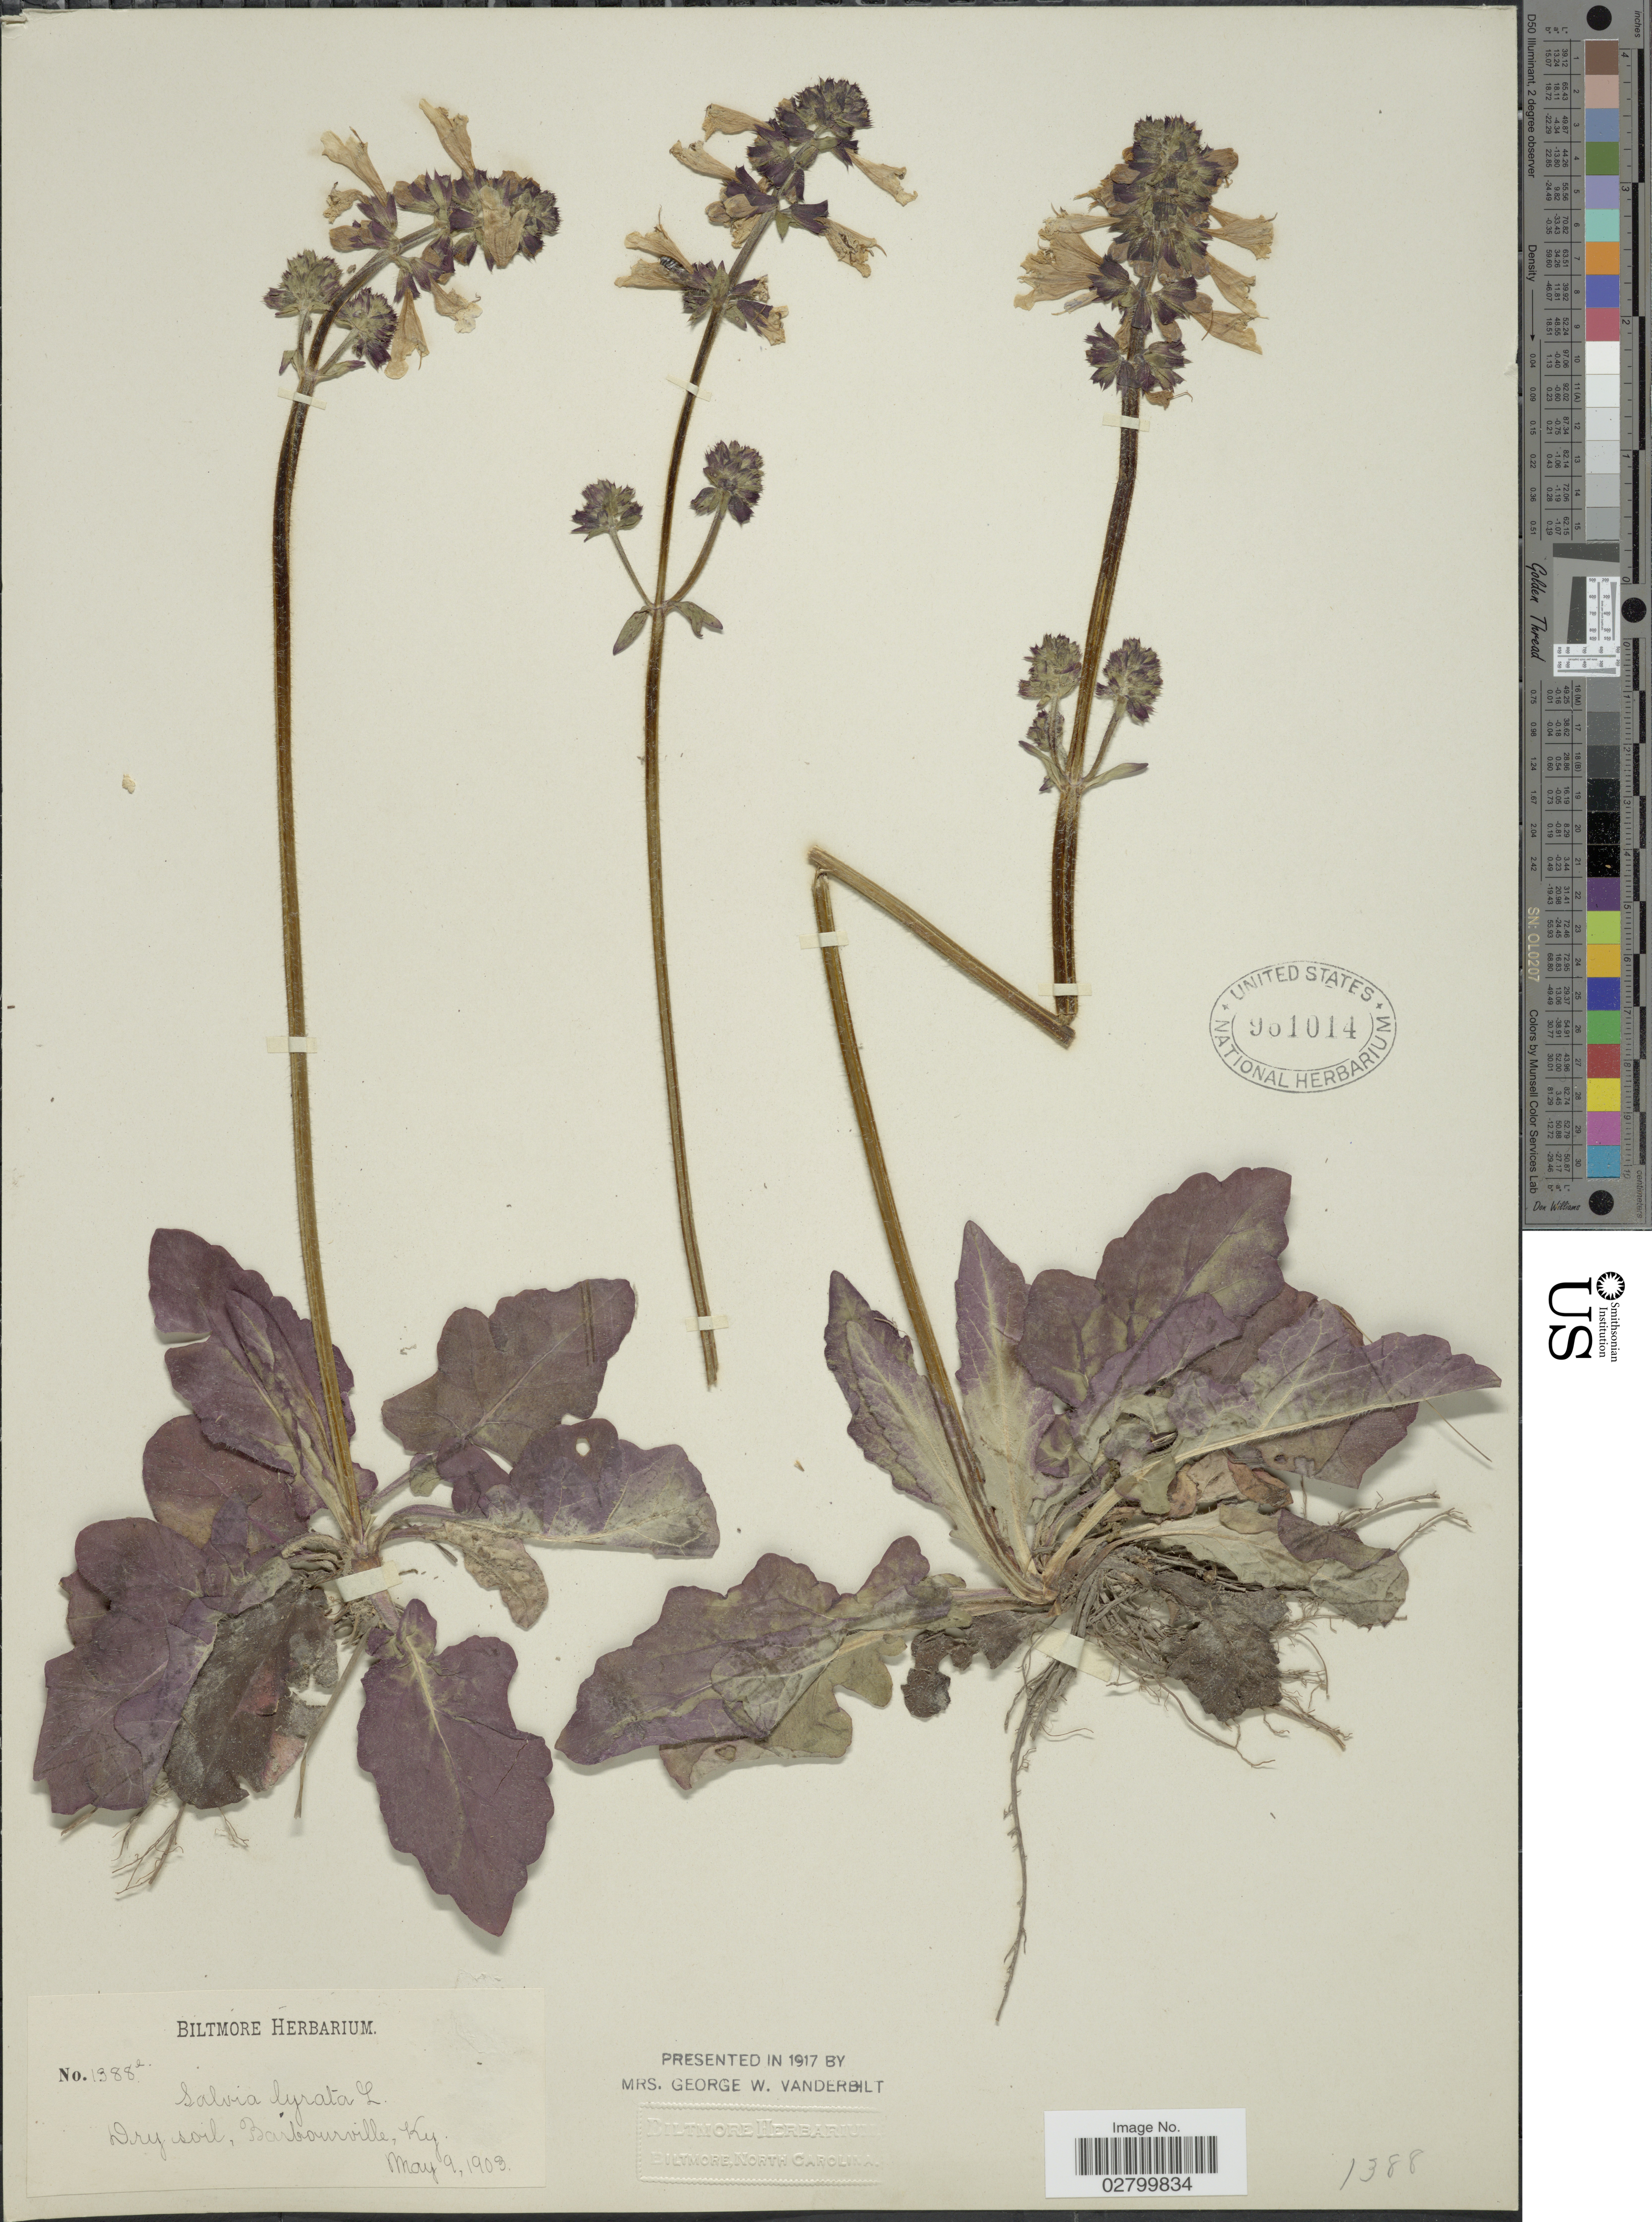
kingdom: Plantae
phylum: Tracheophyta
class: Magnoliopsida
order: Lamiales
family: Lamiaceae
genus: Salvia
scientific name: Salvia lyrata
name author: L.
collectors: ex herb. Biltmore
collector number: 1388e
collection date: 1903-05-09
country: United States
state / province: Kentucky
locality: Dry soil, Barbourville, Ky.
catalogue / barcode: US 961014